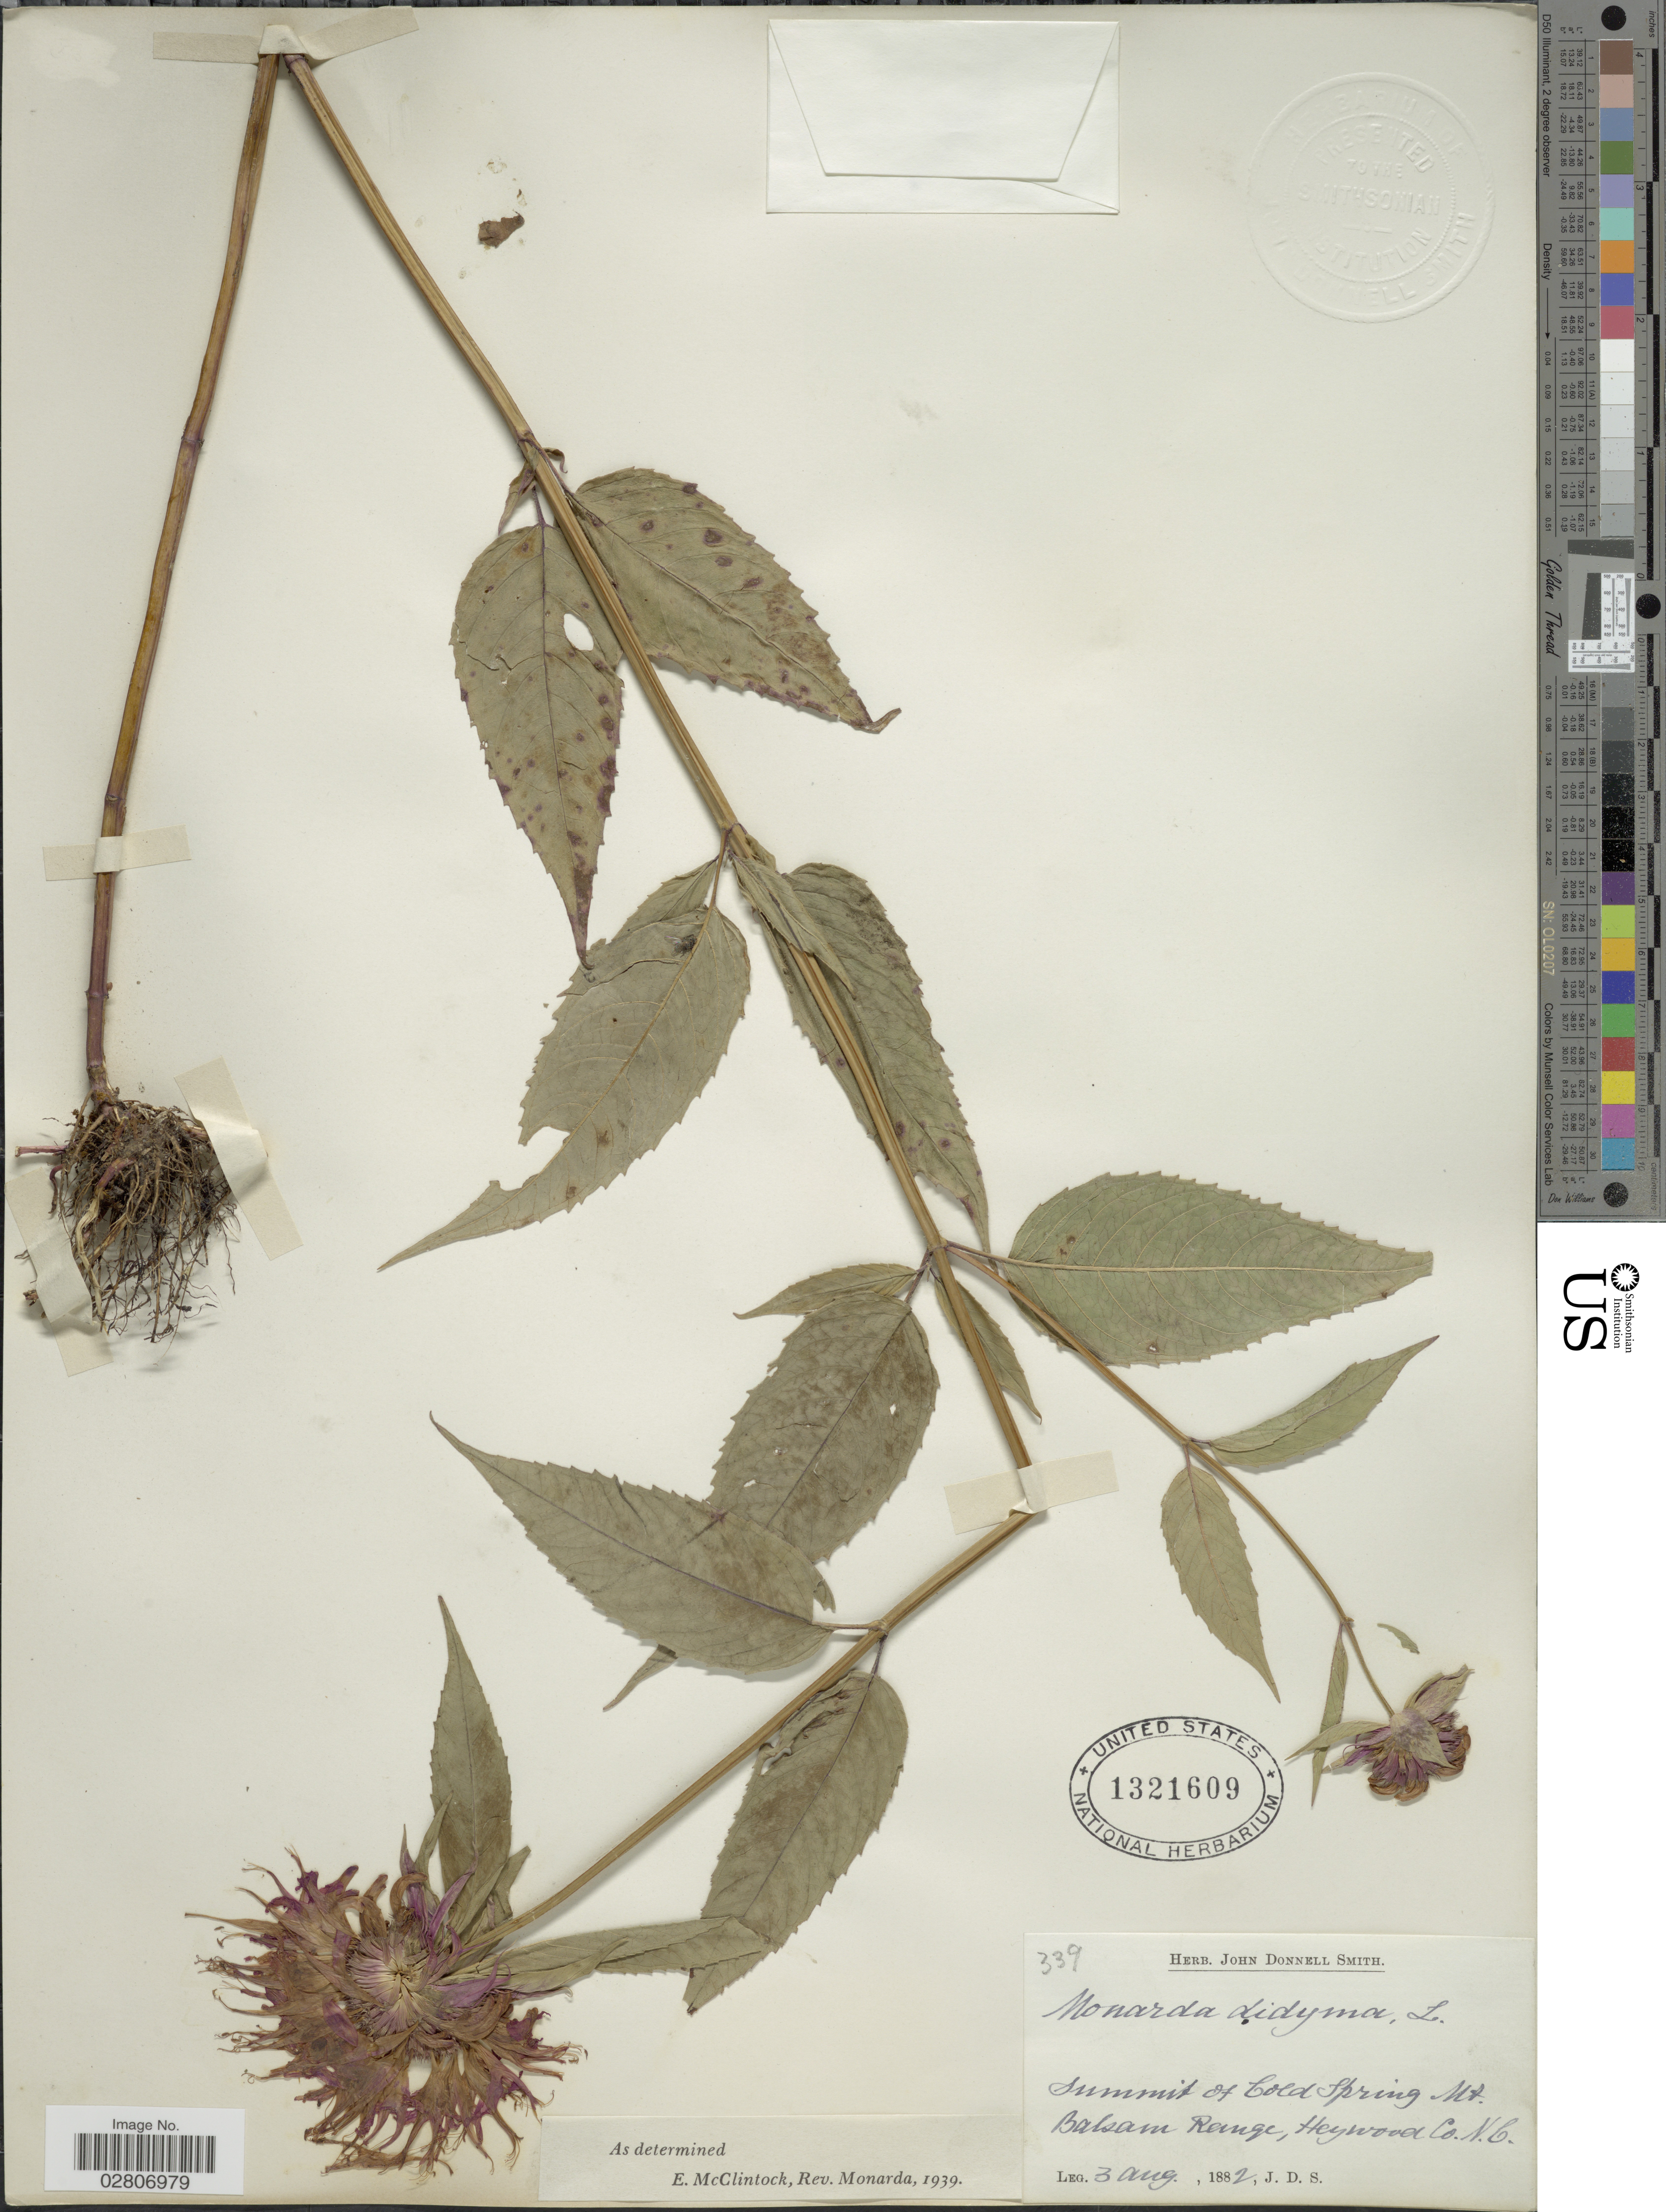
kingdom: Plantae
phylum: Tracheophyta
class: Magnoliopsida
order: Lamiales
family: Lamiaceae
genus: Monarda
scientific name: Monarda didyma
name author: L.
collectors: J. Donnell Smith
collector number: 339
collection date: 1882-08-03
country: United States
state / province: North Carolina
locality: Summit of Cold Spring Mt. Balsam Range, Heywood Co.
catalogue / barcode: US 1321609